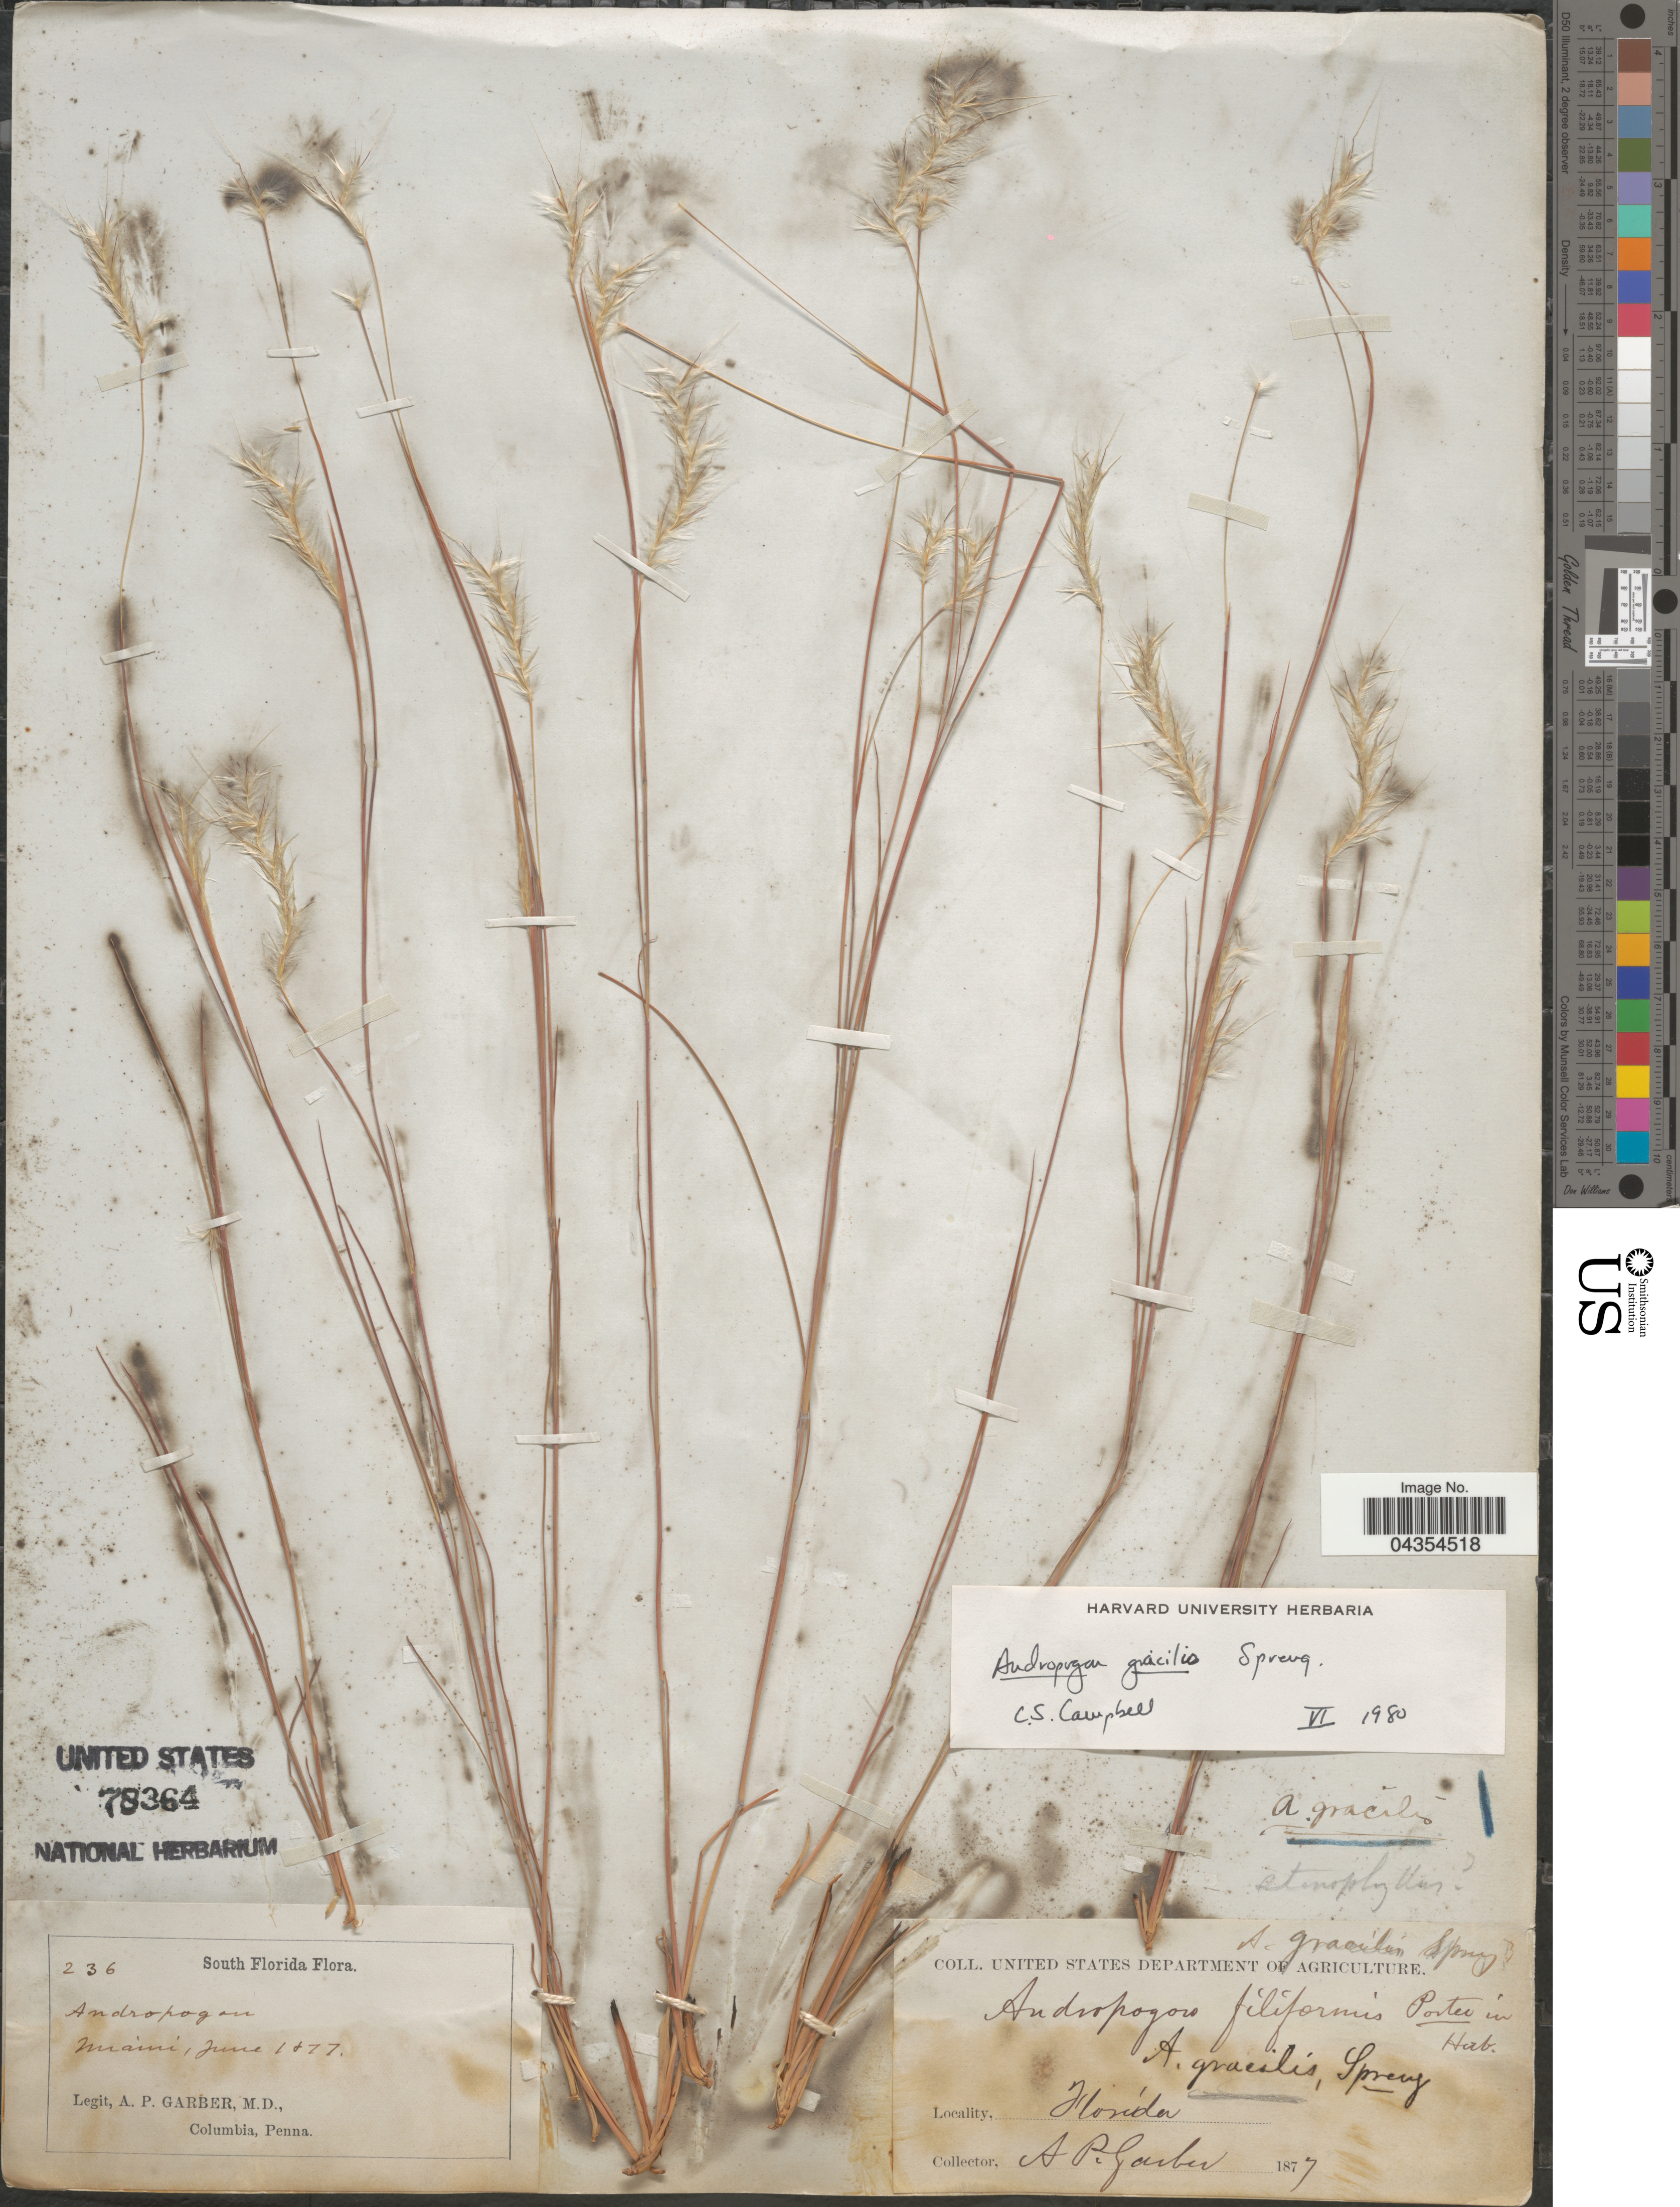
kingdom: Plantae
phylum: Tracheophyta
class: Liliopsida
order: Poales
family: Poaceae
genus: Schizachyrium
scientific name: Schizachyrium gracile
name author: (Spreng.) Nash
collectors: A. P. Garber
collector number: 236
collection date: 1877-06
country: United States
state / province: Florida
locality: South Florida. Miami.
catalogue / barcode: US 78364